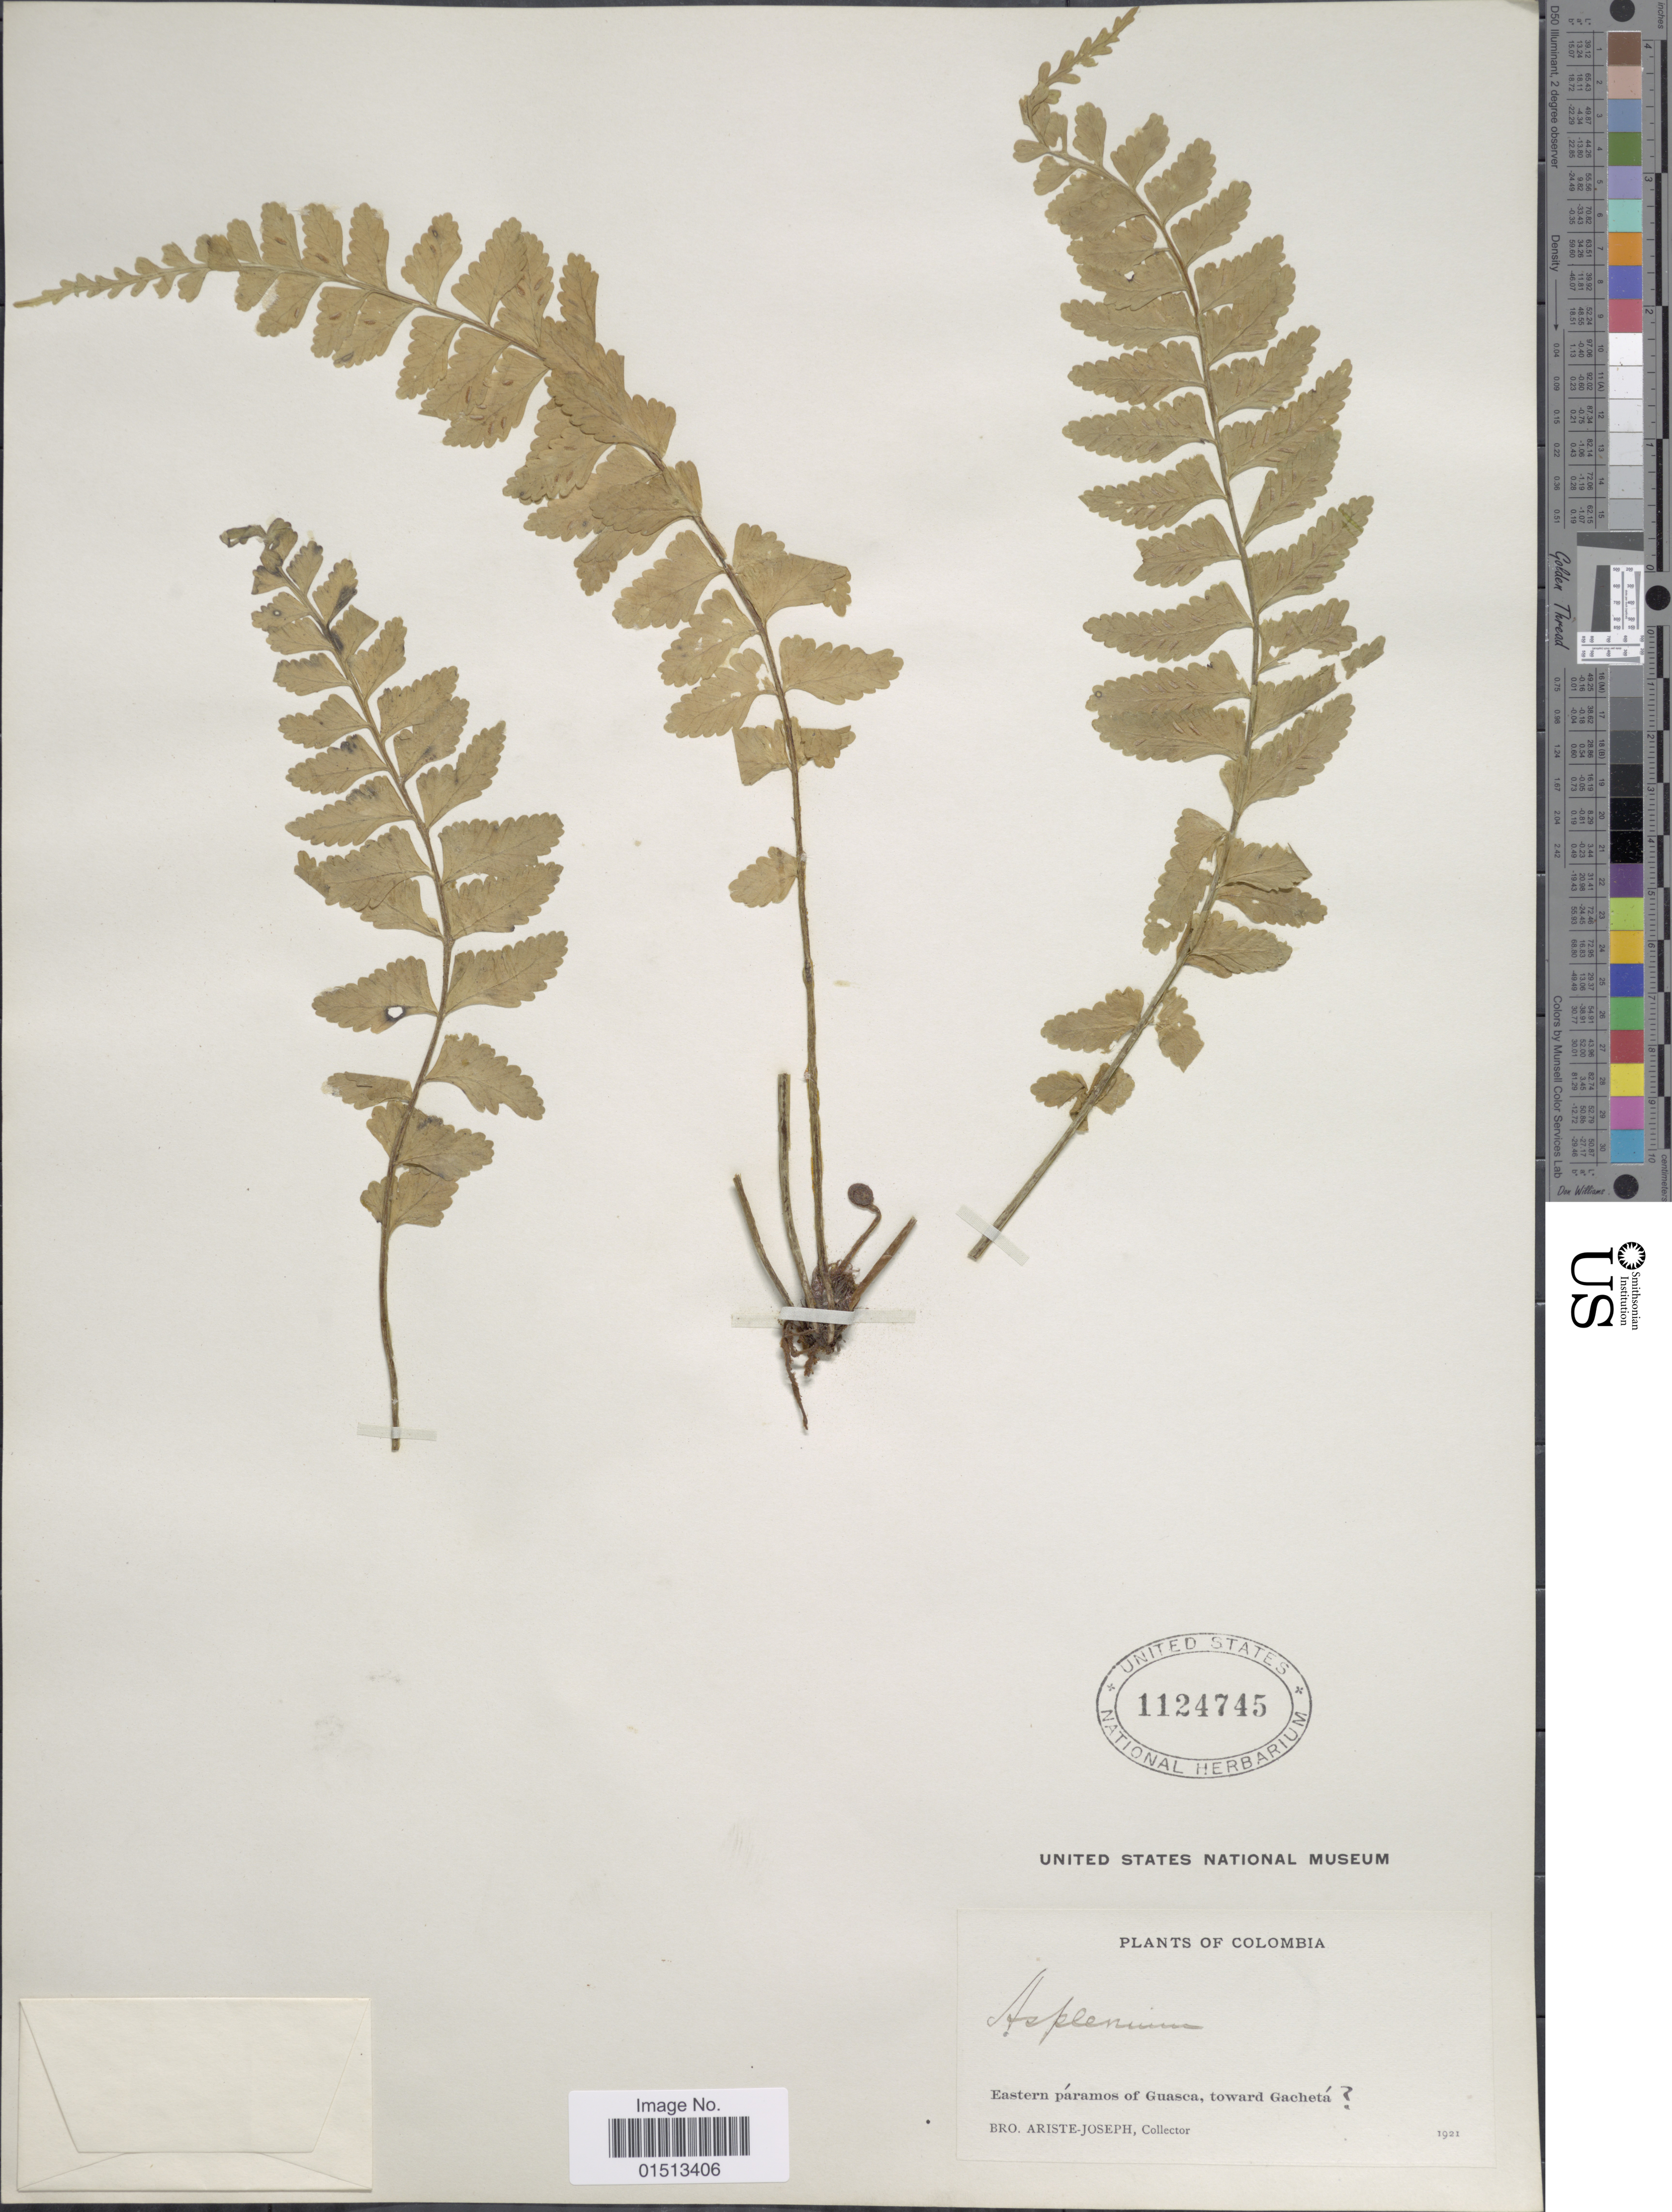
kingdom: Plantae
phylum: Tracheophyta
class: Polypodiopsida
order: Polypodiales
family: Aspleniaceae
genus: Asplenium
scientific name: Asplenium sp.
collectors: Bro. Ariste-Joseph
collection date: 1921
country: Colombia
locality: Eastern páramos of Guasca, toward Gachetá.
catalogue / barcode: US 1124745